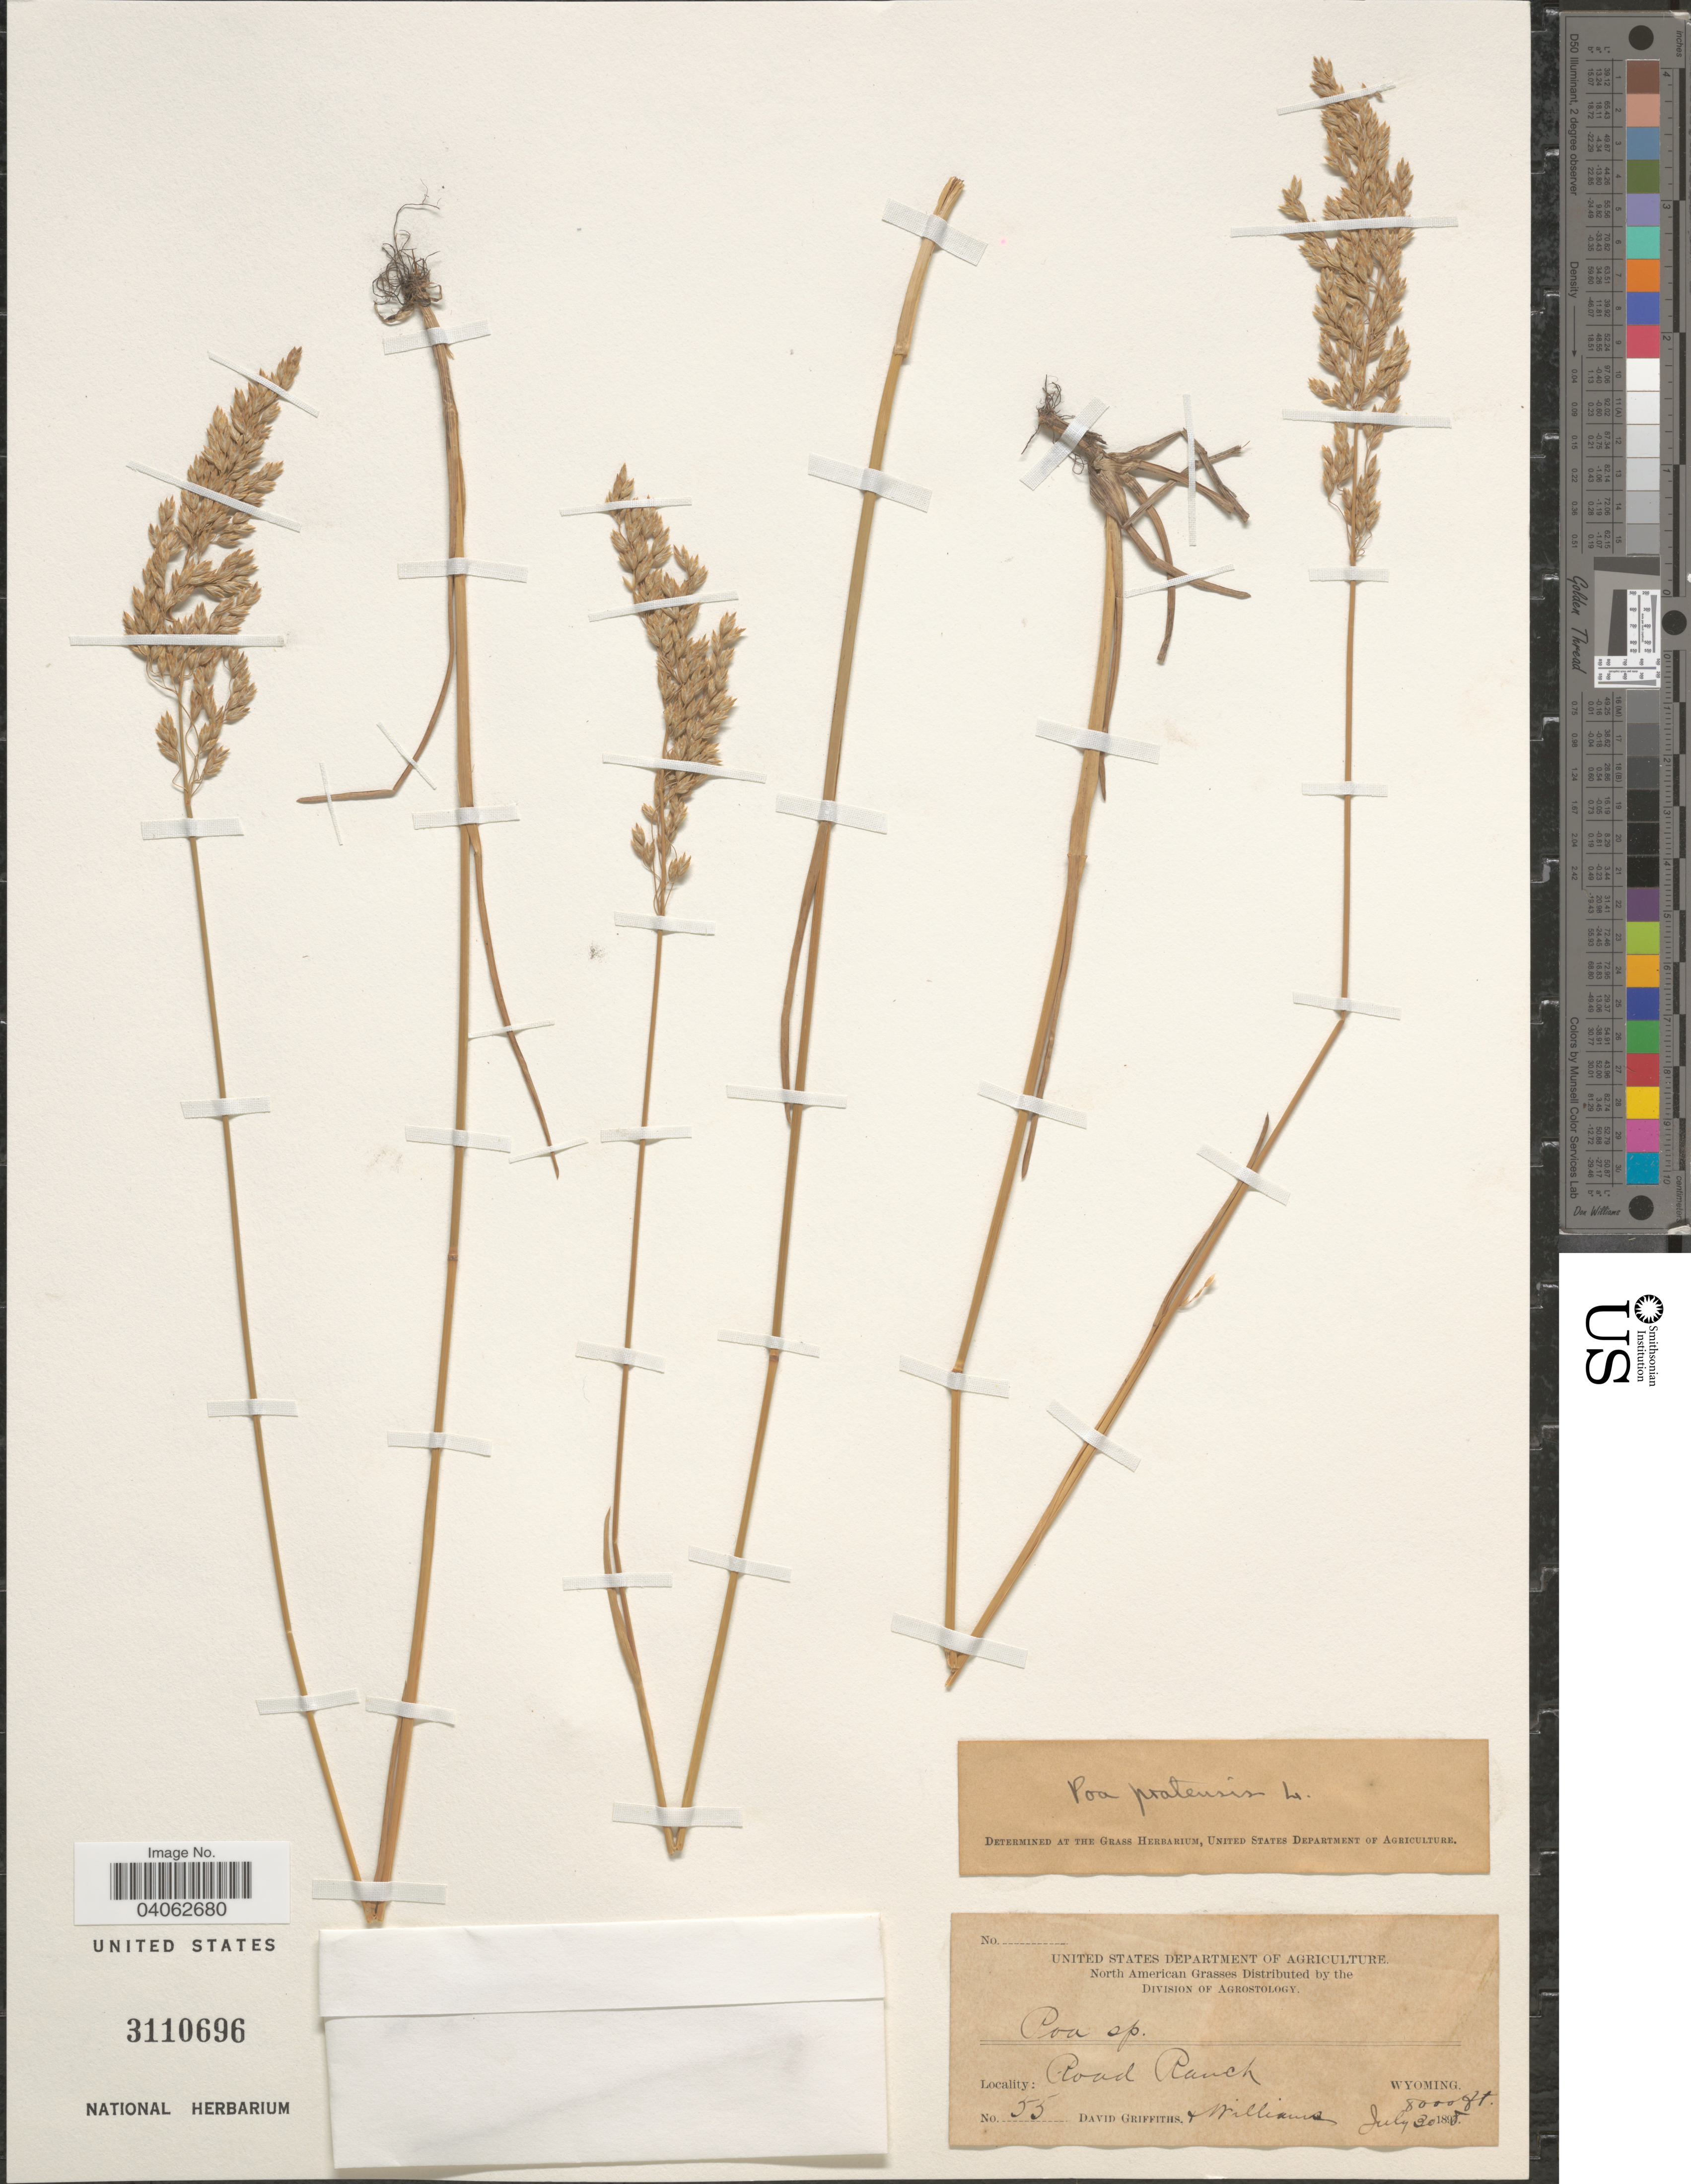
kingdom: Plantae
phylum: Tracheophyta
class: Liliopsida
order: Poales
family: Poaceae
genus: Poa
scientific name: Poa pratensis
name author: L.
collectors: D. Griffiths & -- Williams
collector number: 55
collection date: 1898-07-30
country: United States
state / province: Wyoming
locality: Road Ranch.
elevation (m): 2438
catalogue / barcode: US 3110696